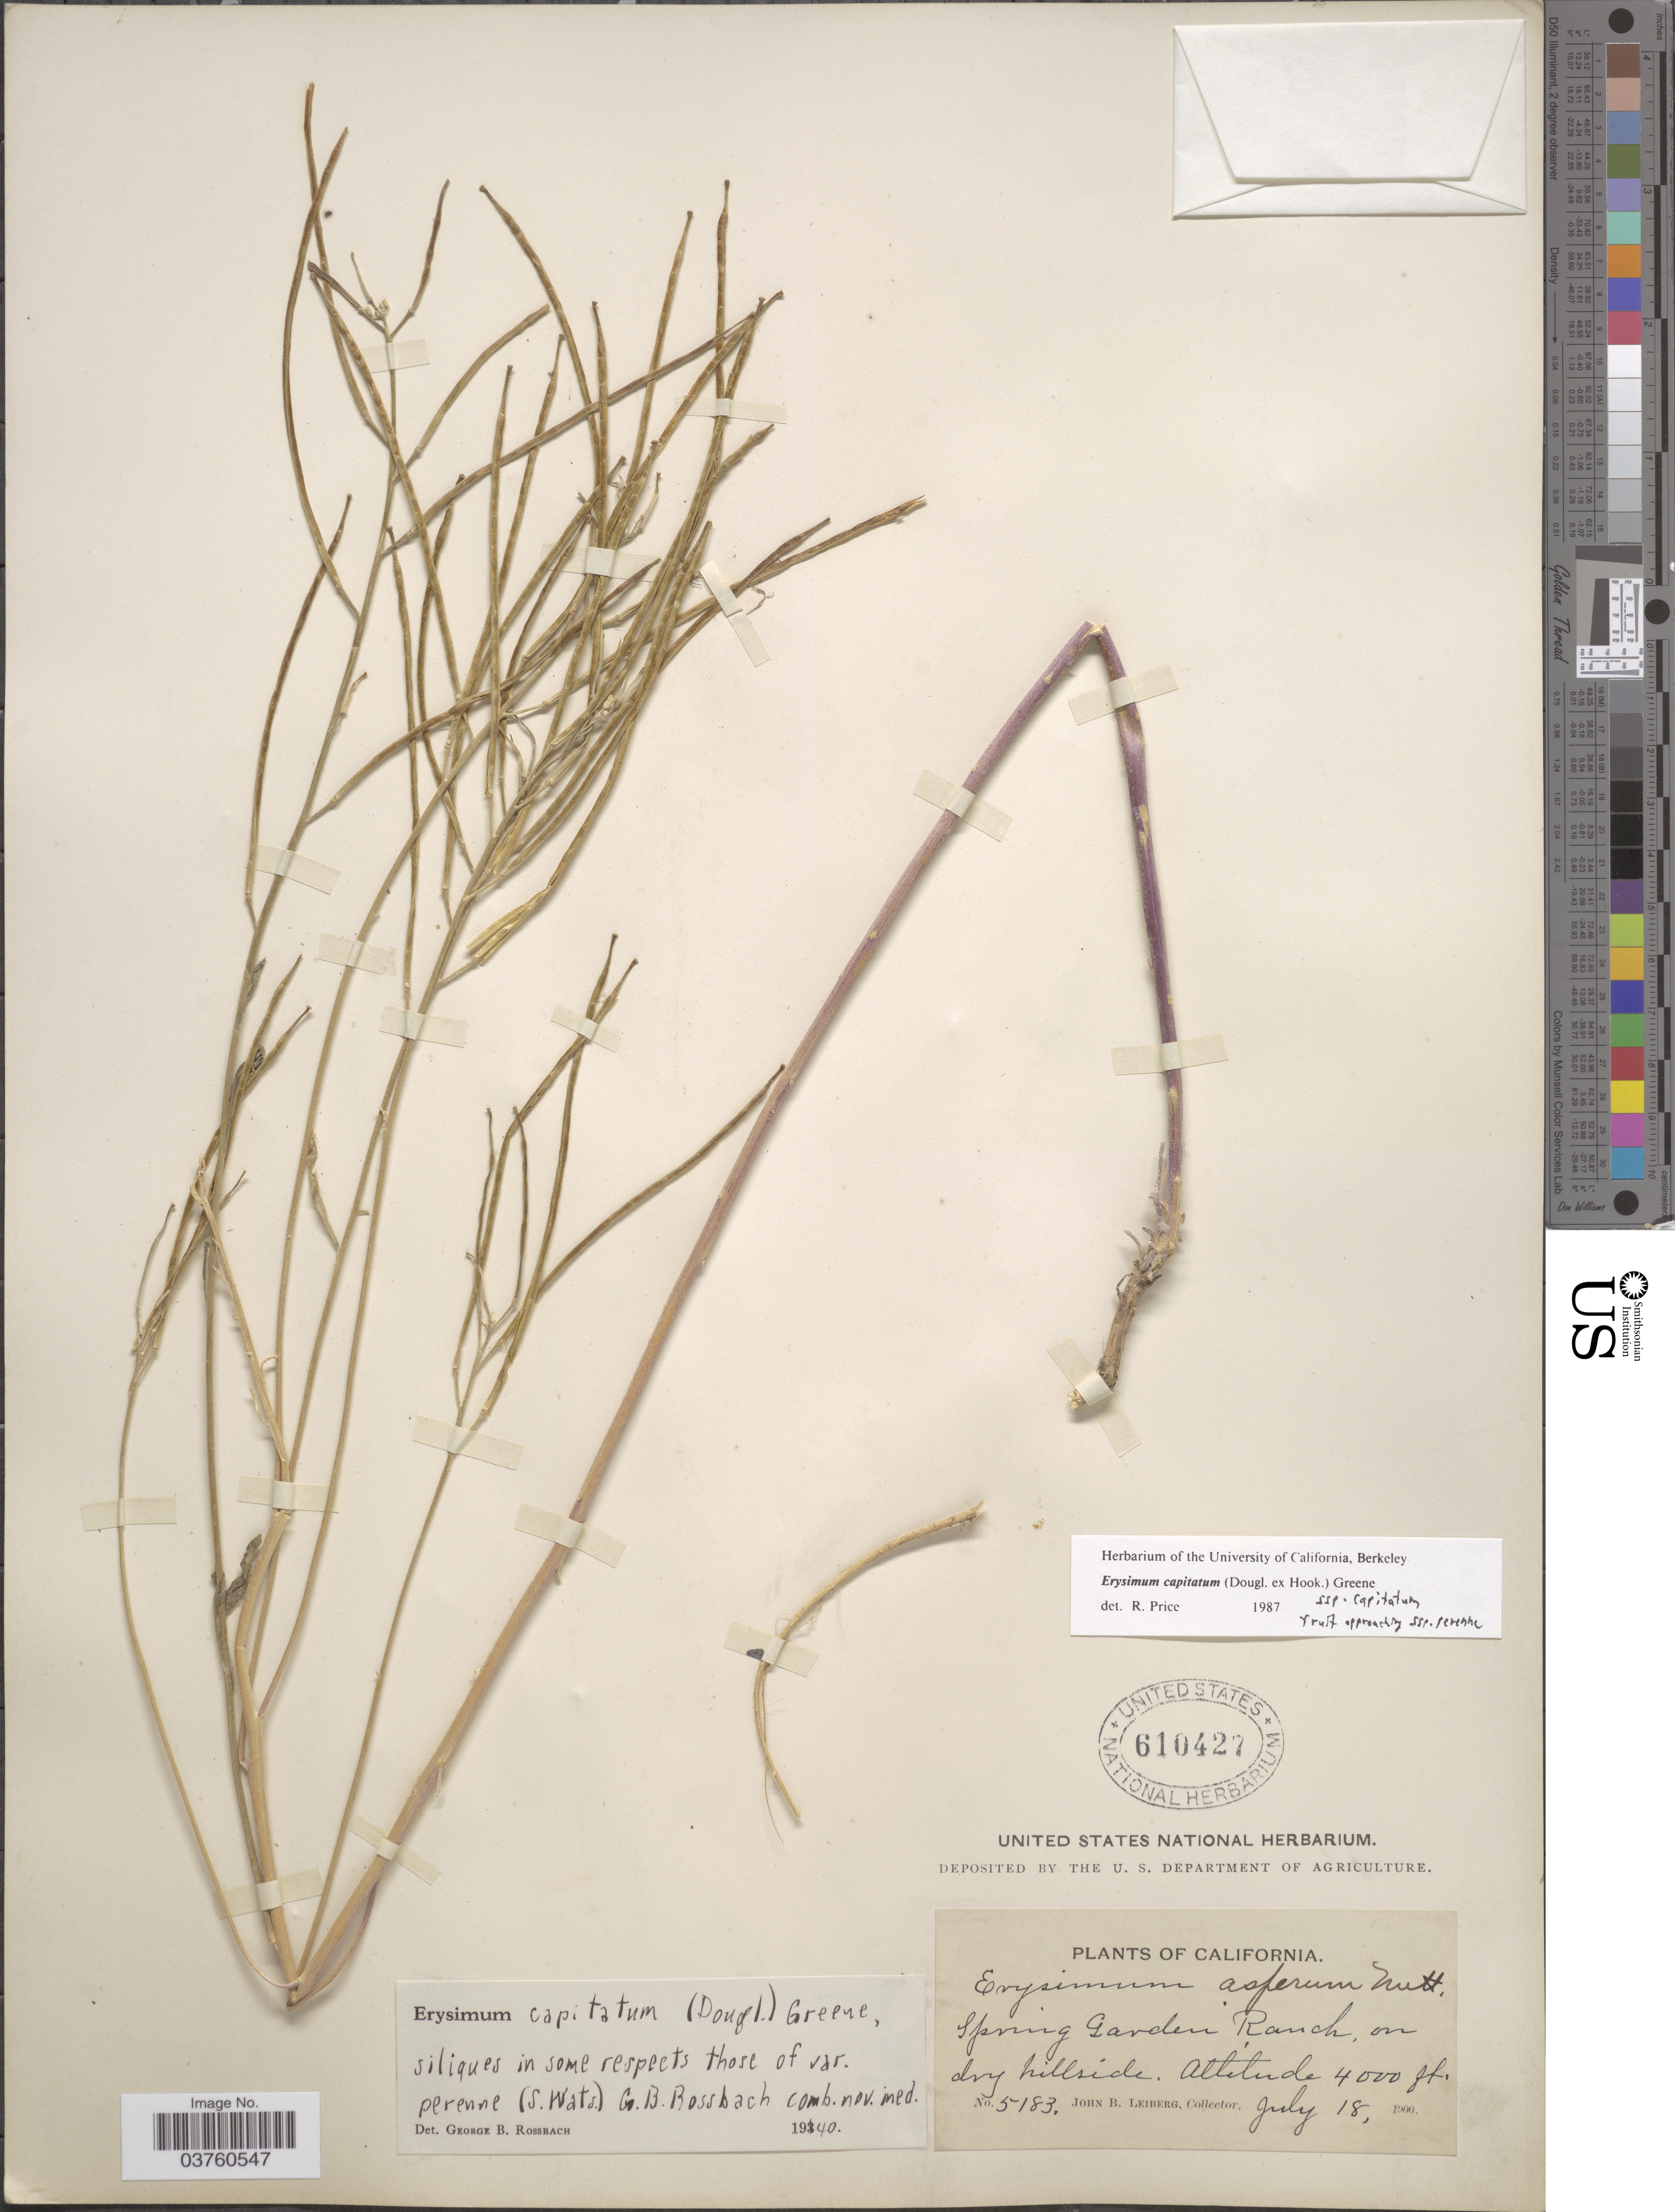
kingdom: Plantae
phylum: Tracheophyta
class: Magnoliopsida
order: Brassicales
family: Brassicaceae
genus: Erysimum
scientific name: Erysimum capitatum subsp. capitatum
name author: (Douglas ex Hook.) Greene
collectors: J. B. Leiberg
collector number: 5183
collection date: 1900-07-18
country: United States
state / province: California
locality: Spring Garden Ranch, on dry hillside.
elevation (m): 1219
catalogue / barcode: US 610427